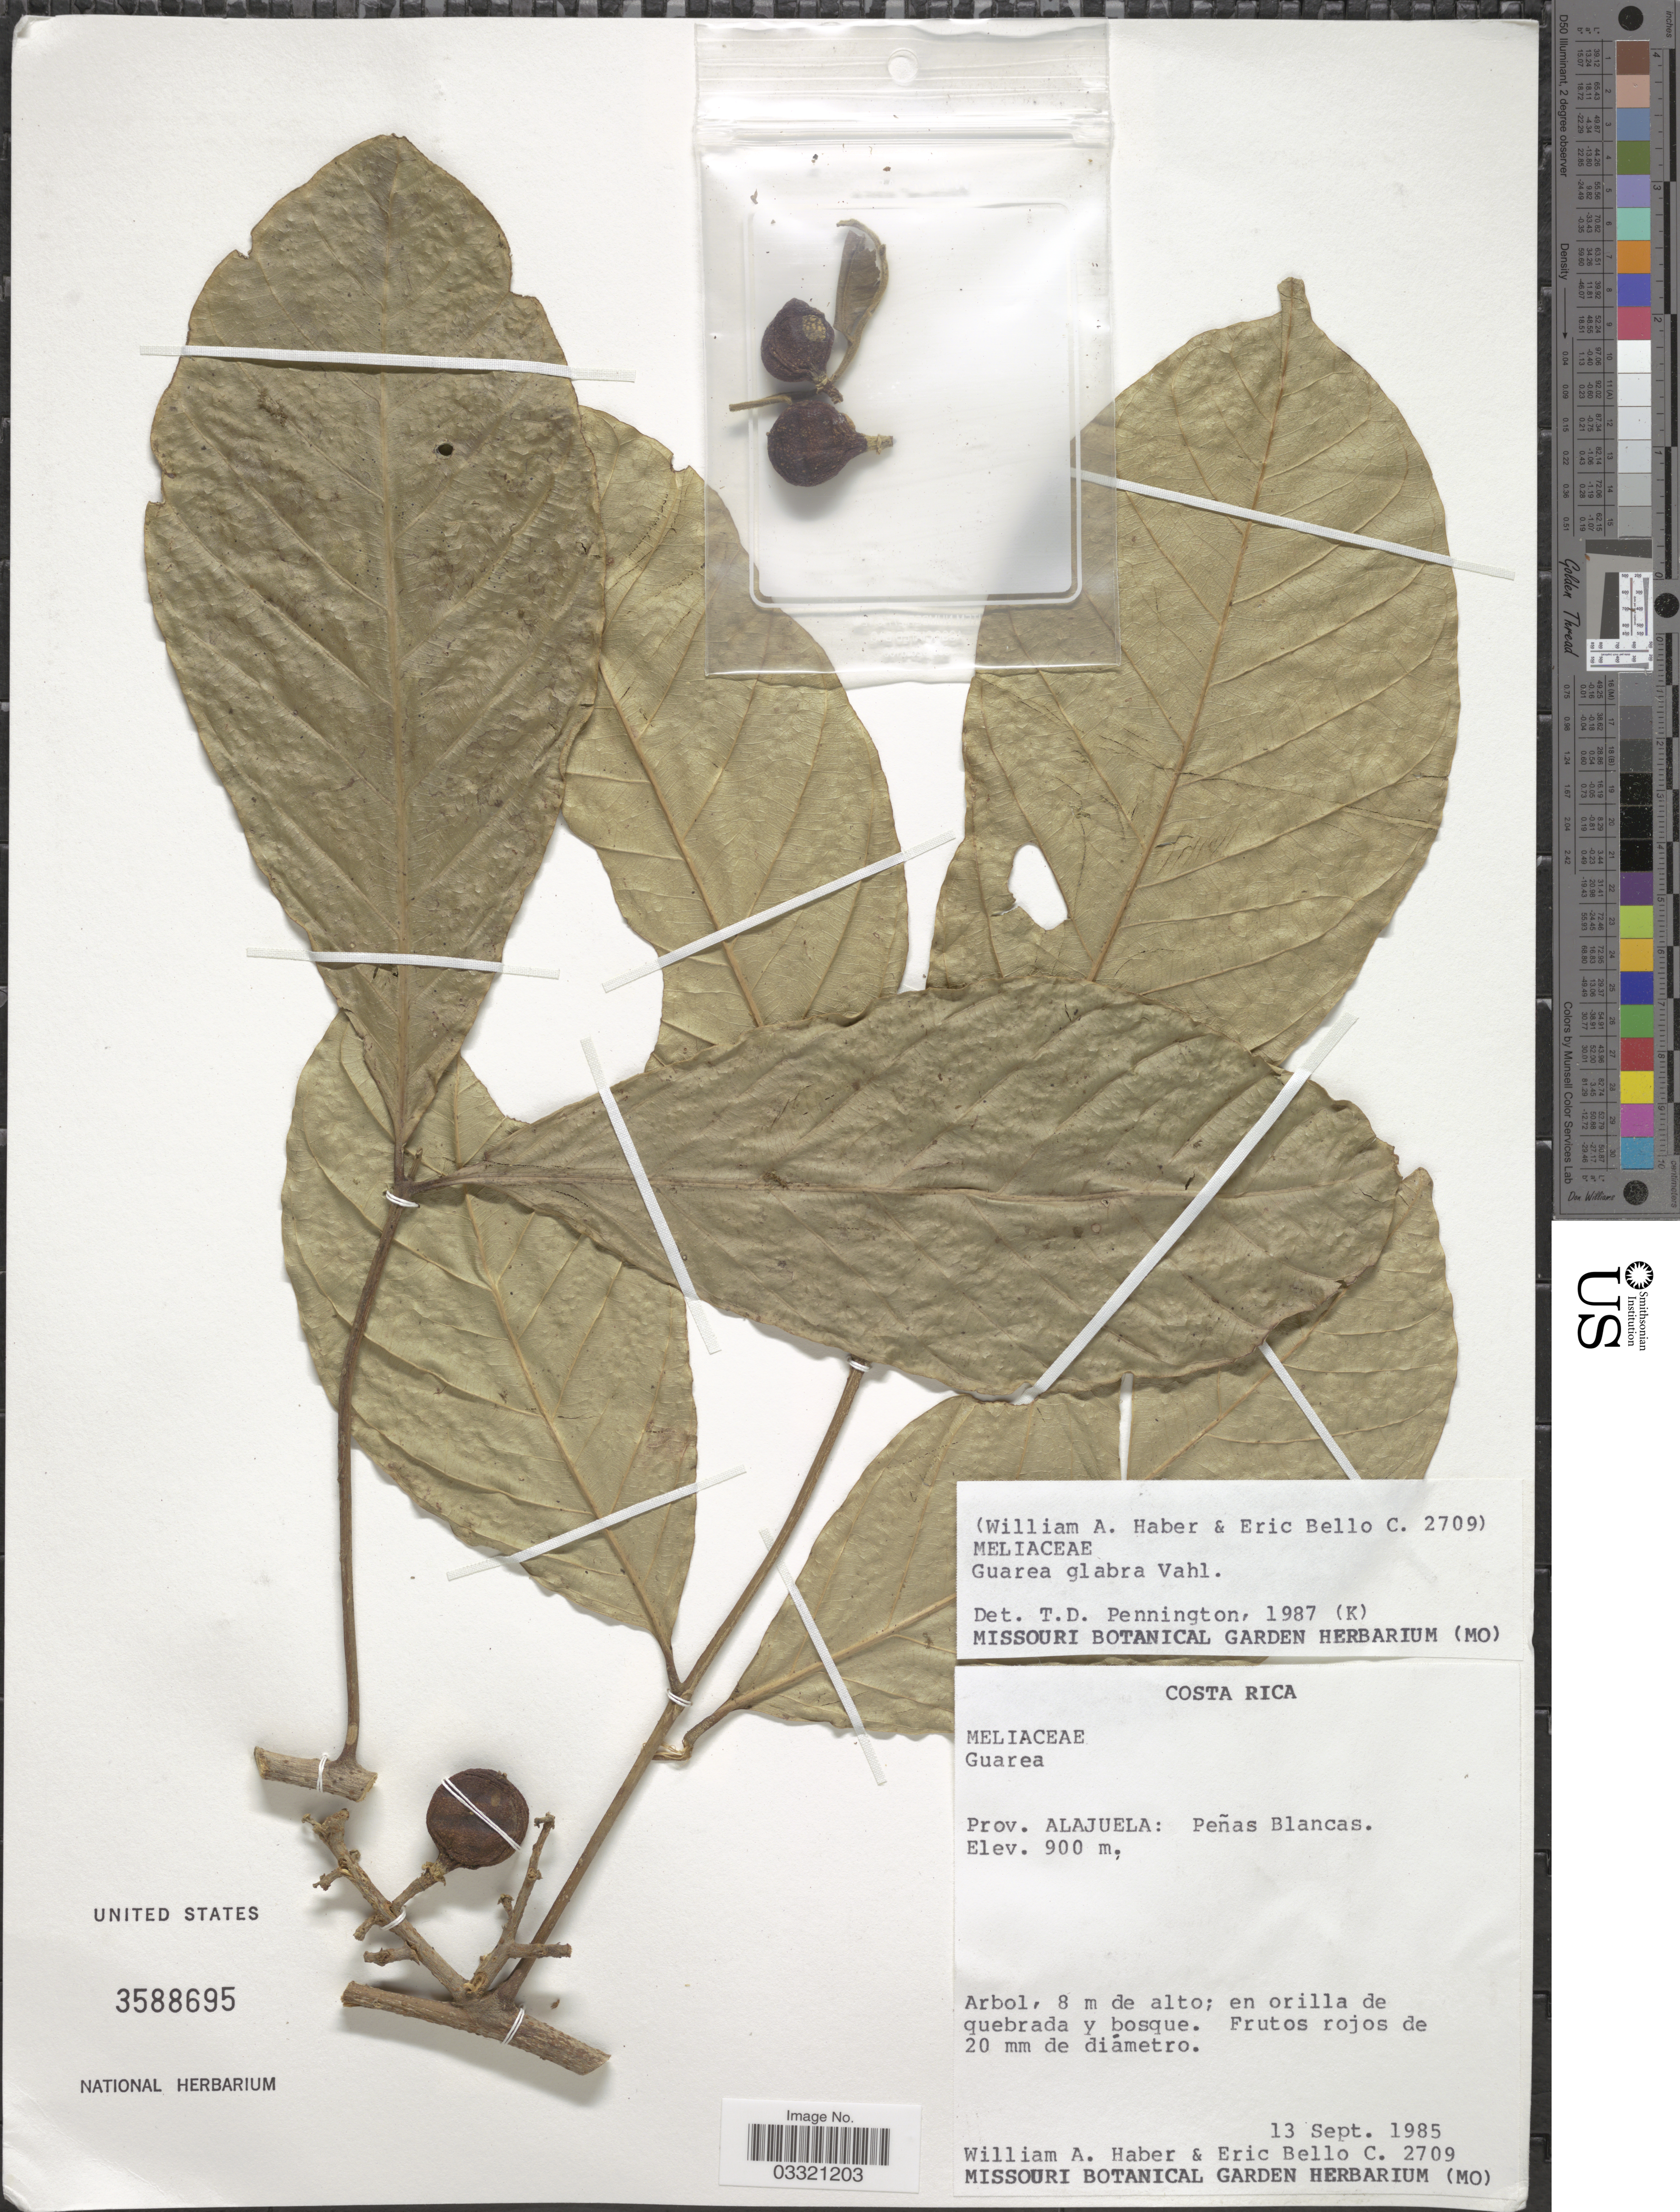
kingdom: Plantae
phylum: Tracheophyta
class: Magnoliopsida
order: Sapindales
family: Meliaceae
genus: Guarea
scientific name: Guarea glabra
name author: Vahl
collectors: W. A. Haber & E. Bello C.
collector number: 2709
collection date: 1985-09-13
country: Costa Rica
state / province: Alajuela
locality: Peñas Blancas.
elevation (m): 900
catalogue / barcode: US 3588695